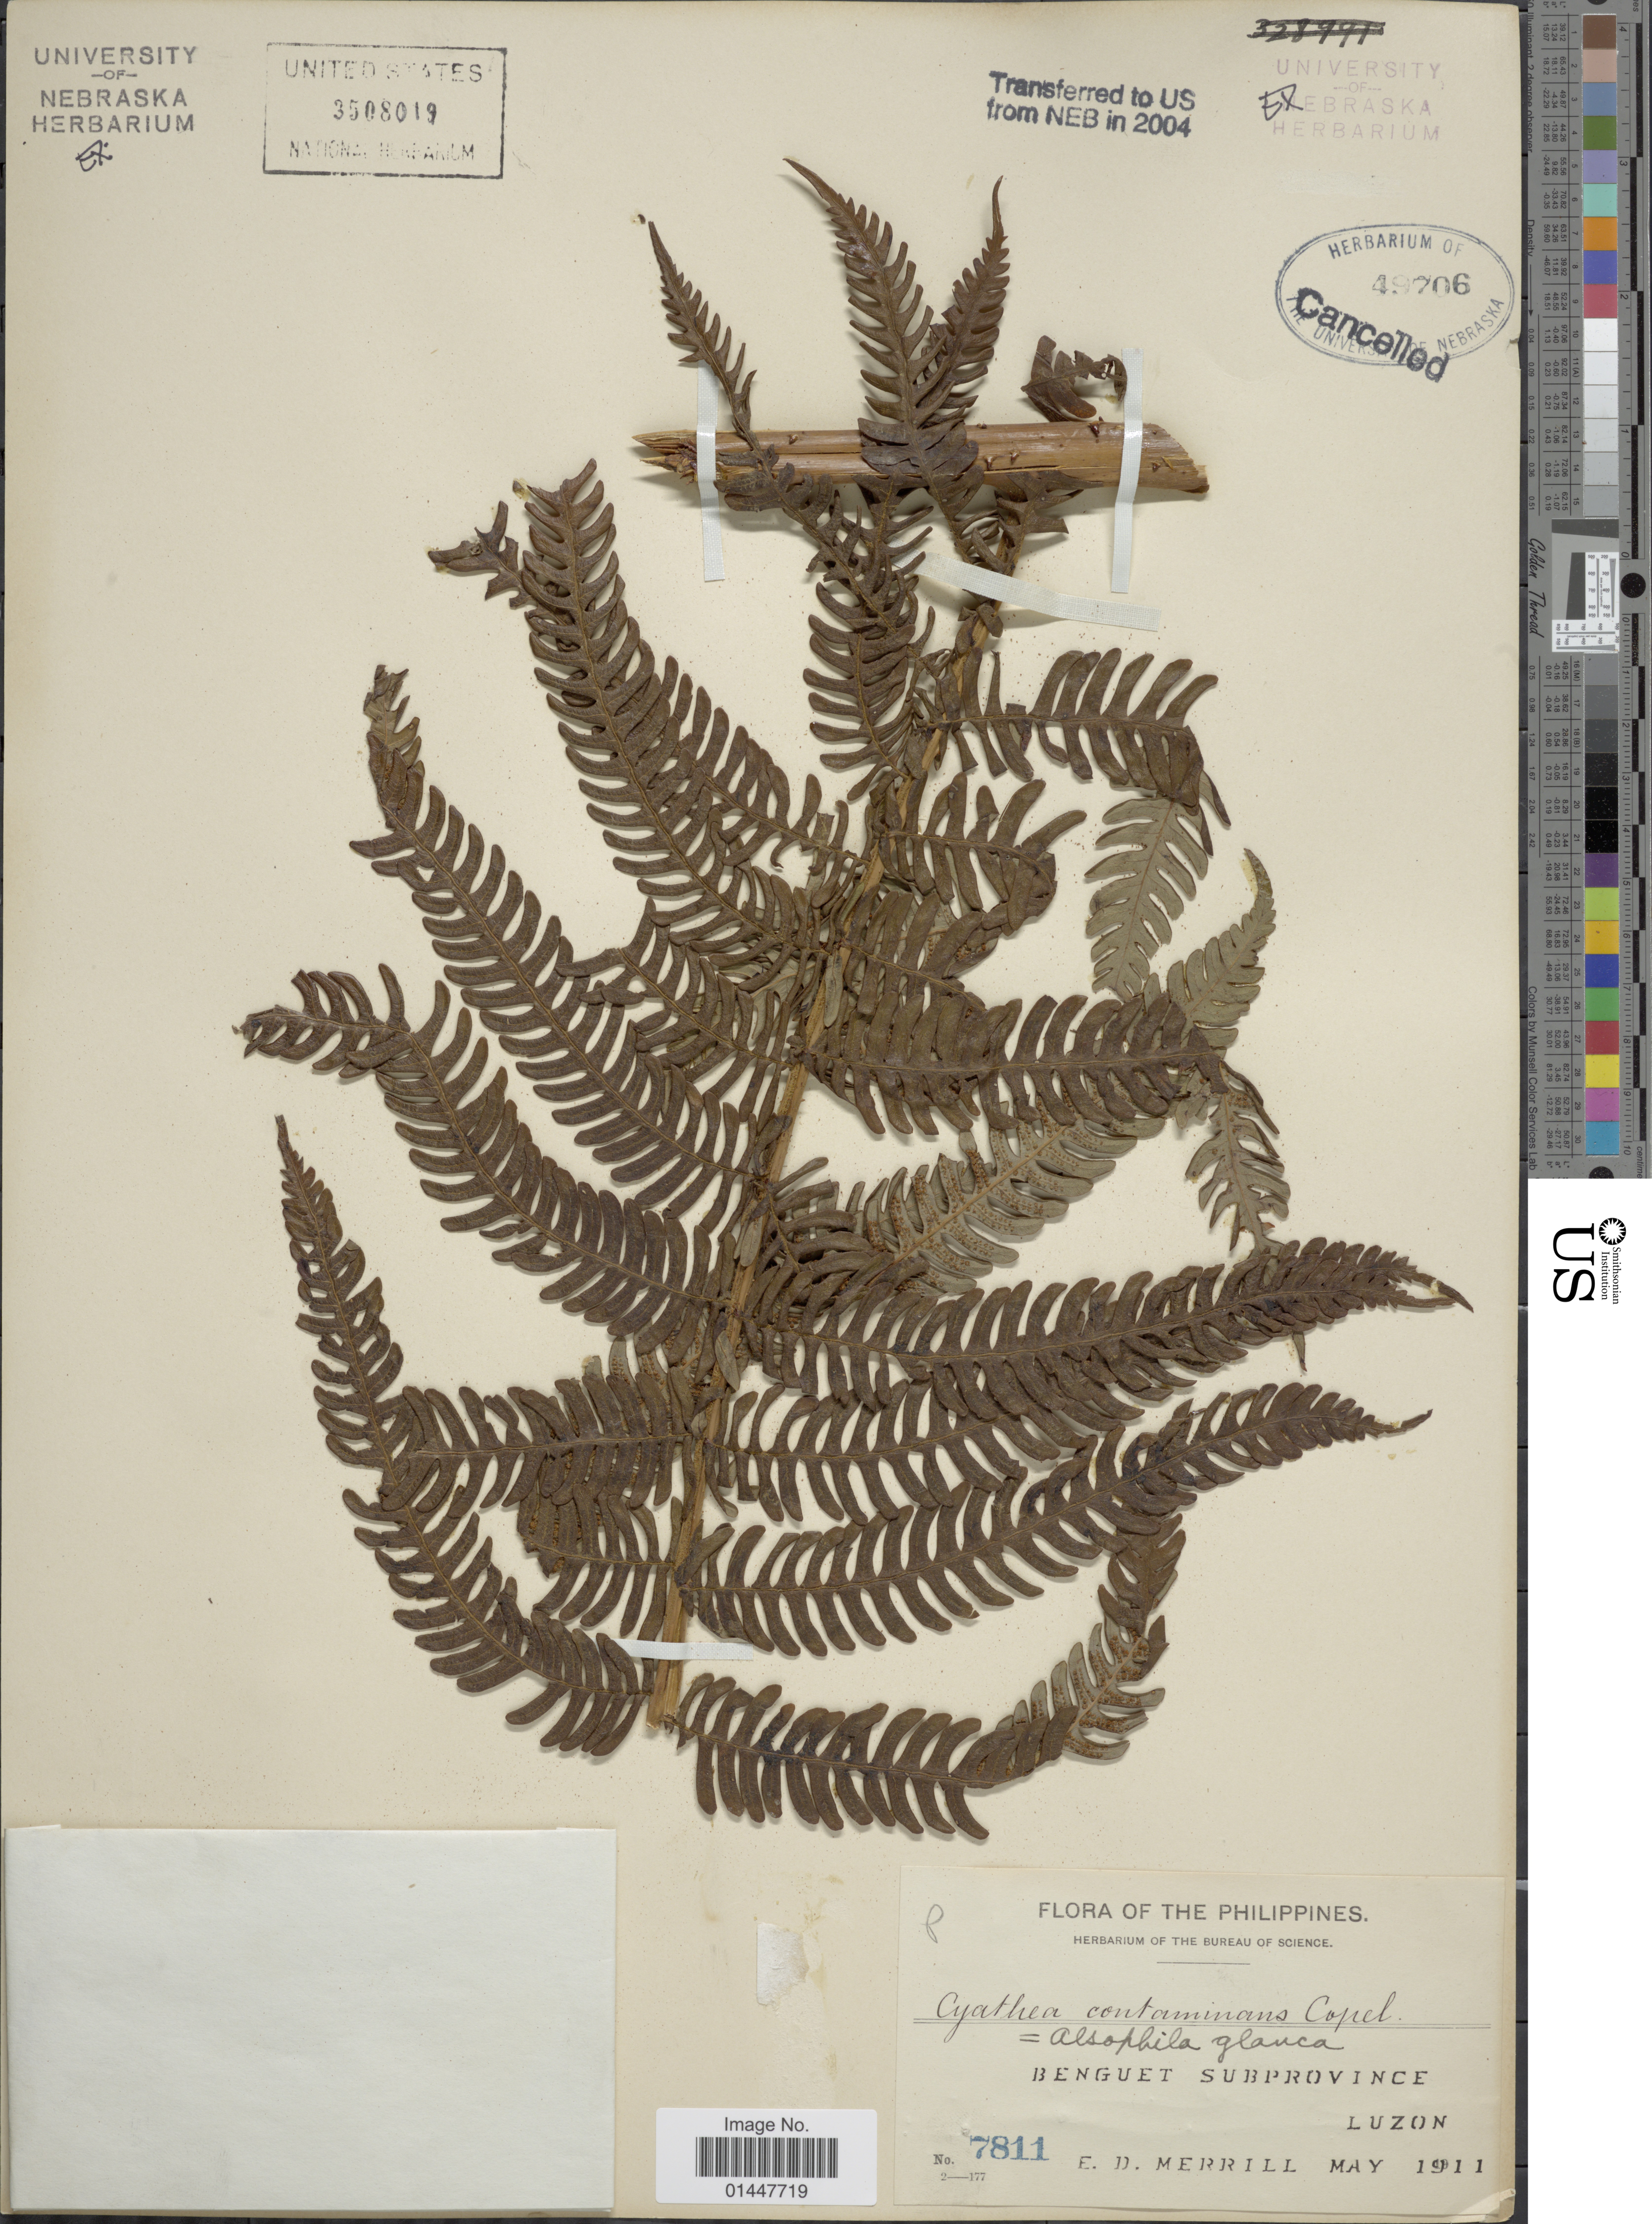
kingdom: Plantae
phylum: Tracheophyta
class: Polypodiopsida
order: Cyatheales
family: Cyatheaceae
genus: Sphaeropteris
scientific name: Sphaeropteris glauca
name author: (Blume) R.M. Tryon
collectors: E. D. Merrill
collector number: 7811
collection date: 1911-05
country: Philippines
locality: Benguet Subprovince, Luzon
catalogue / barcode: US 3508019